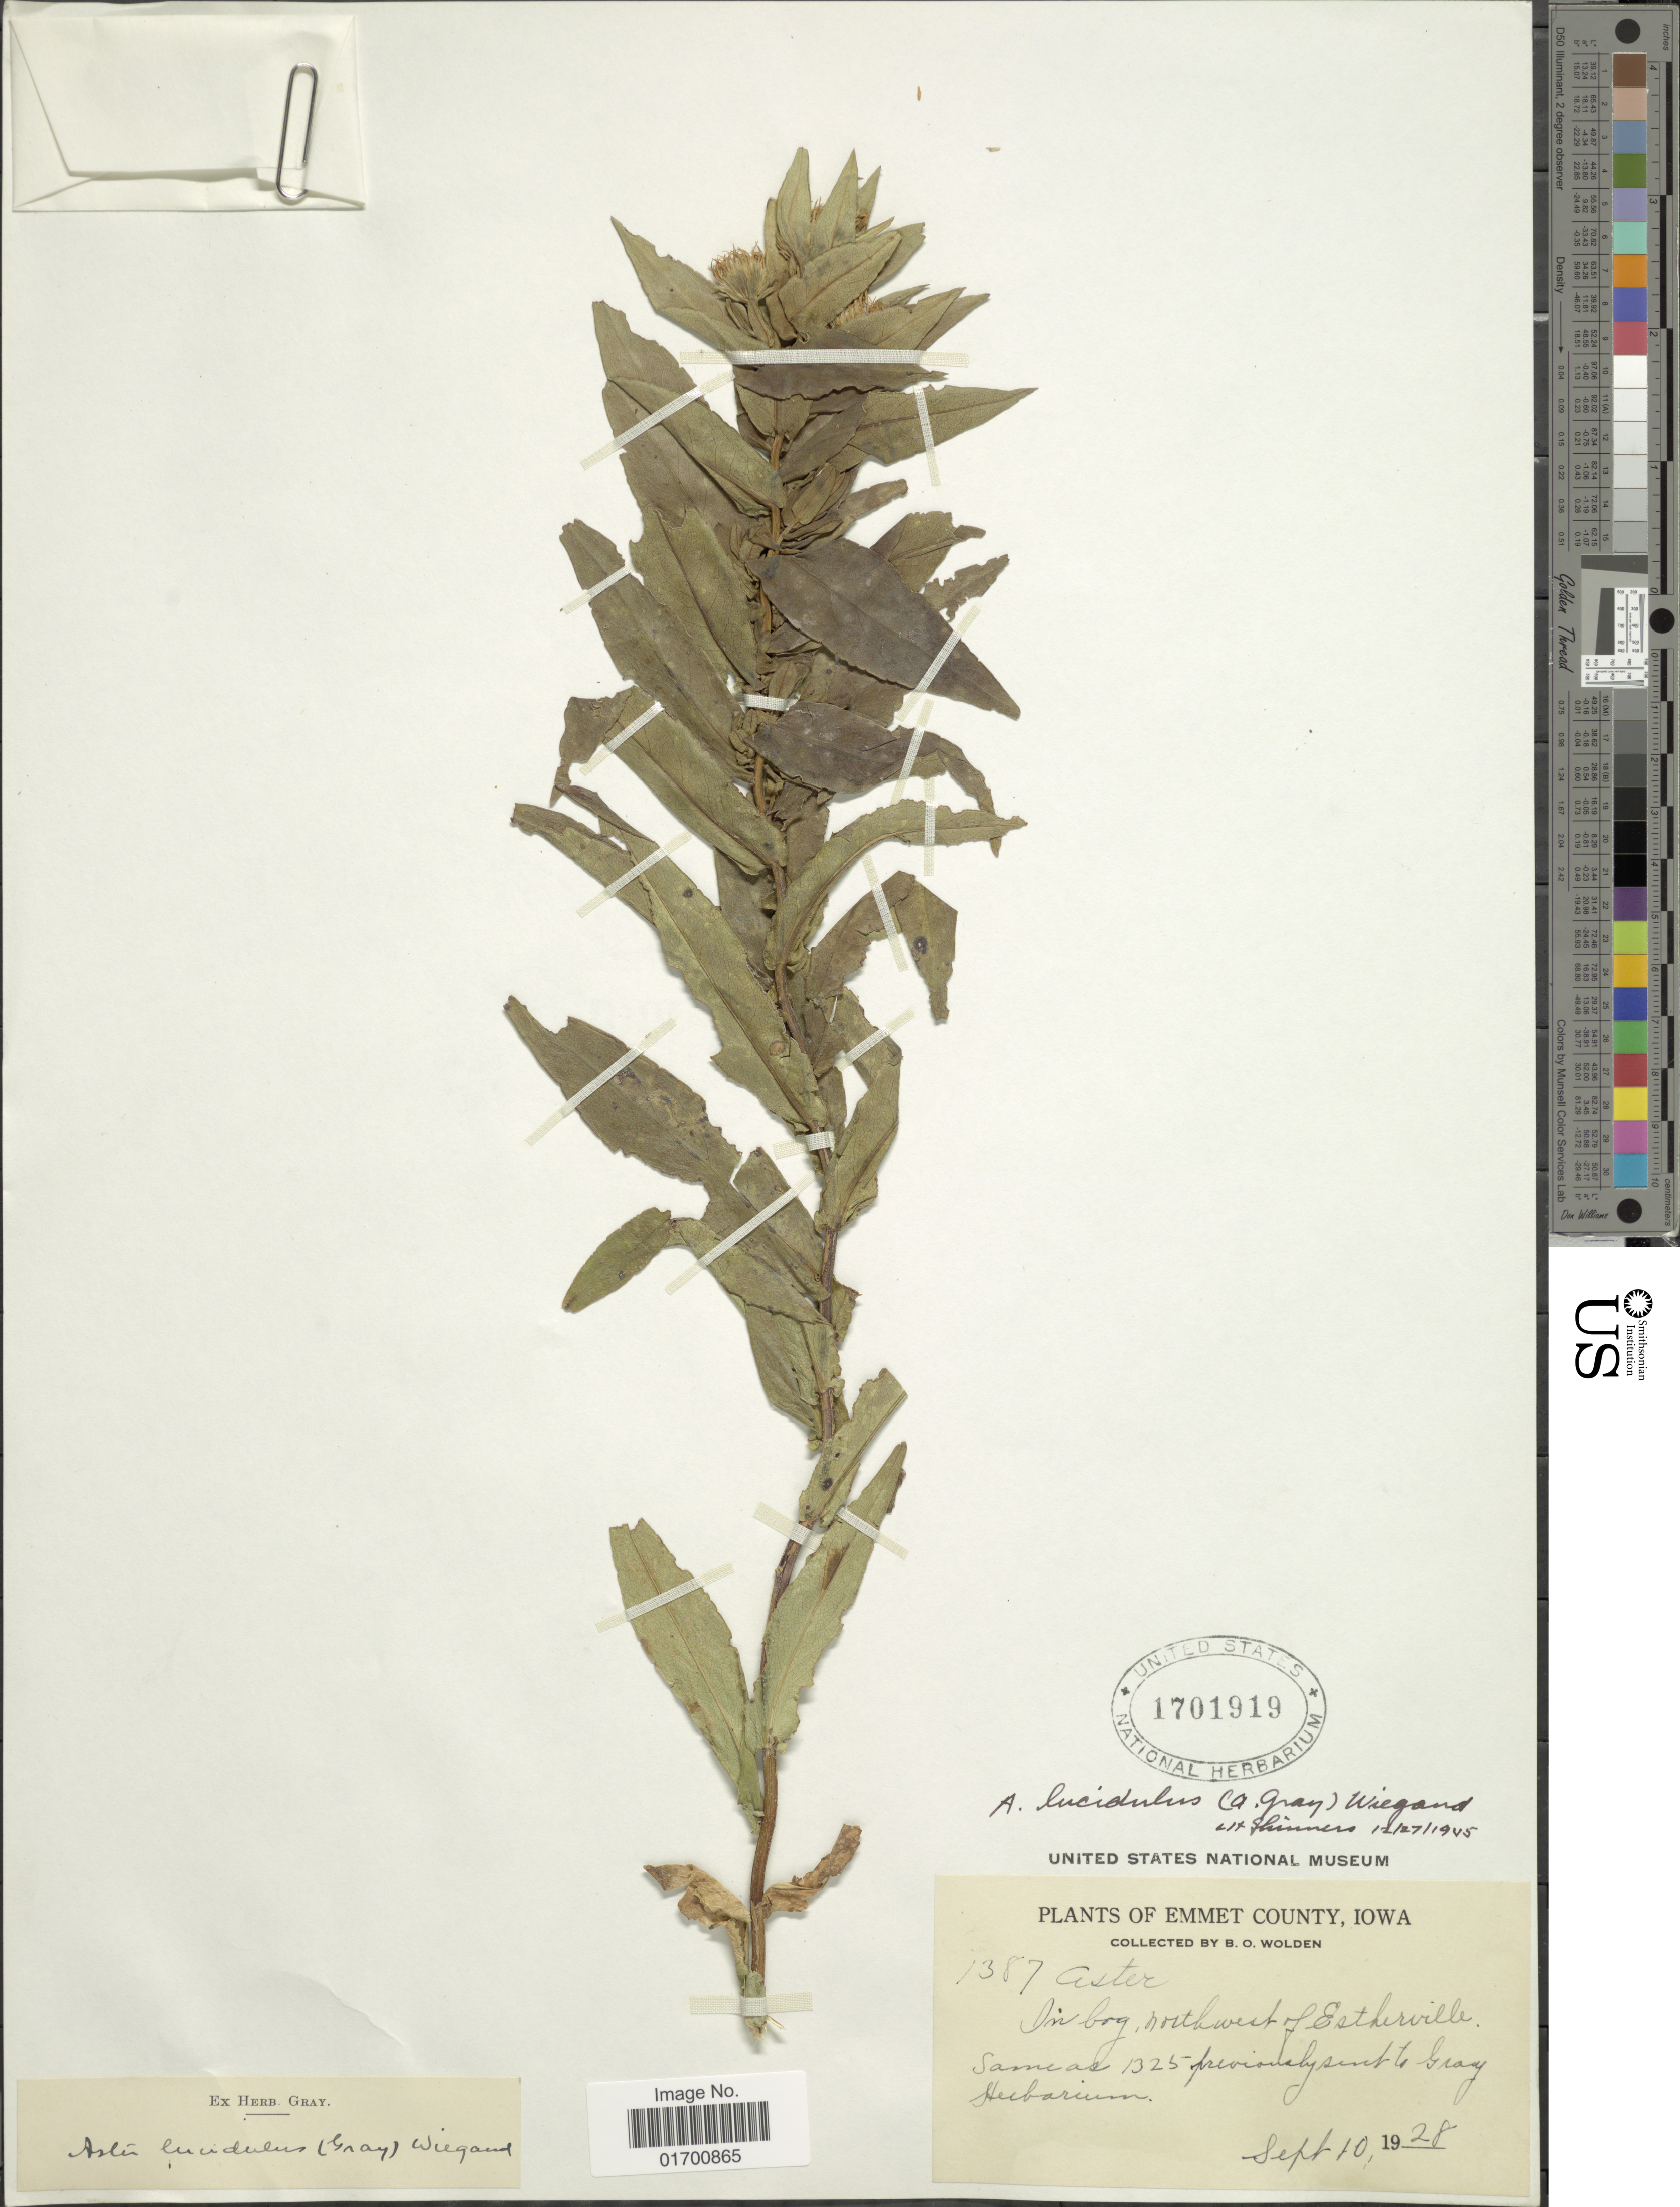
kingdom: Plantae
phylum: Tracheophyta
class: Magnoliopsida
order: Asterales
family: Asteraceae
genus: Symphyotrichum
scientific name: Symphyotrichum firmum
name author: (Nees) G.L. Nesom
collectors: B. Wolden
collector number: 1387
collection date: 1928-09-10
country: United States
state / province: Iowa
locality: Emmet County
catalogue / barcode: US 1701919